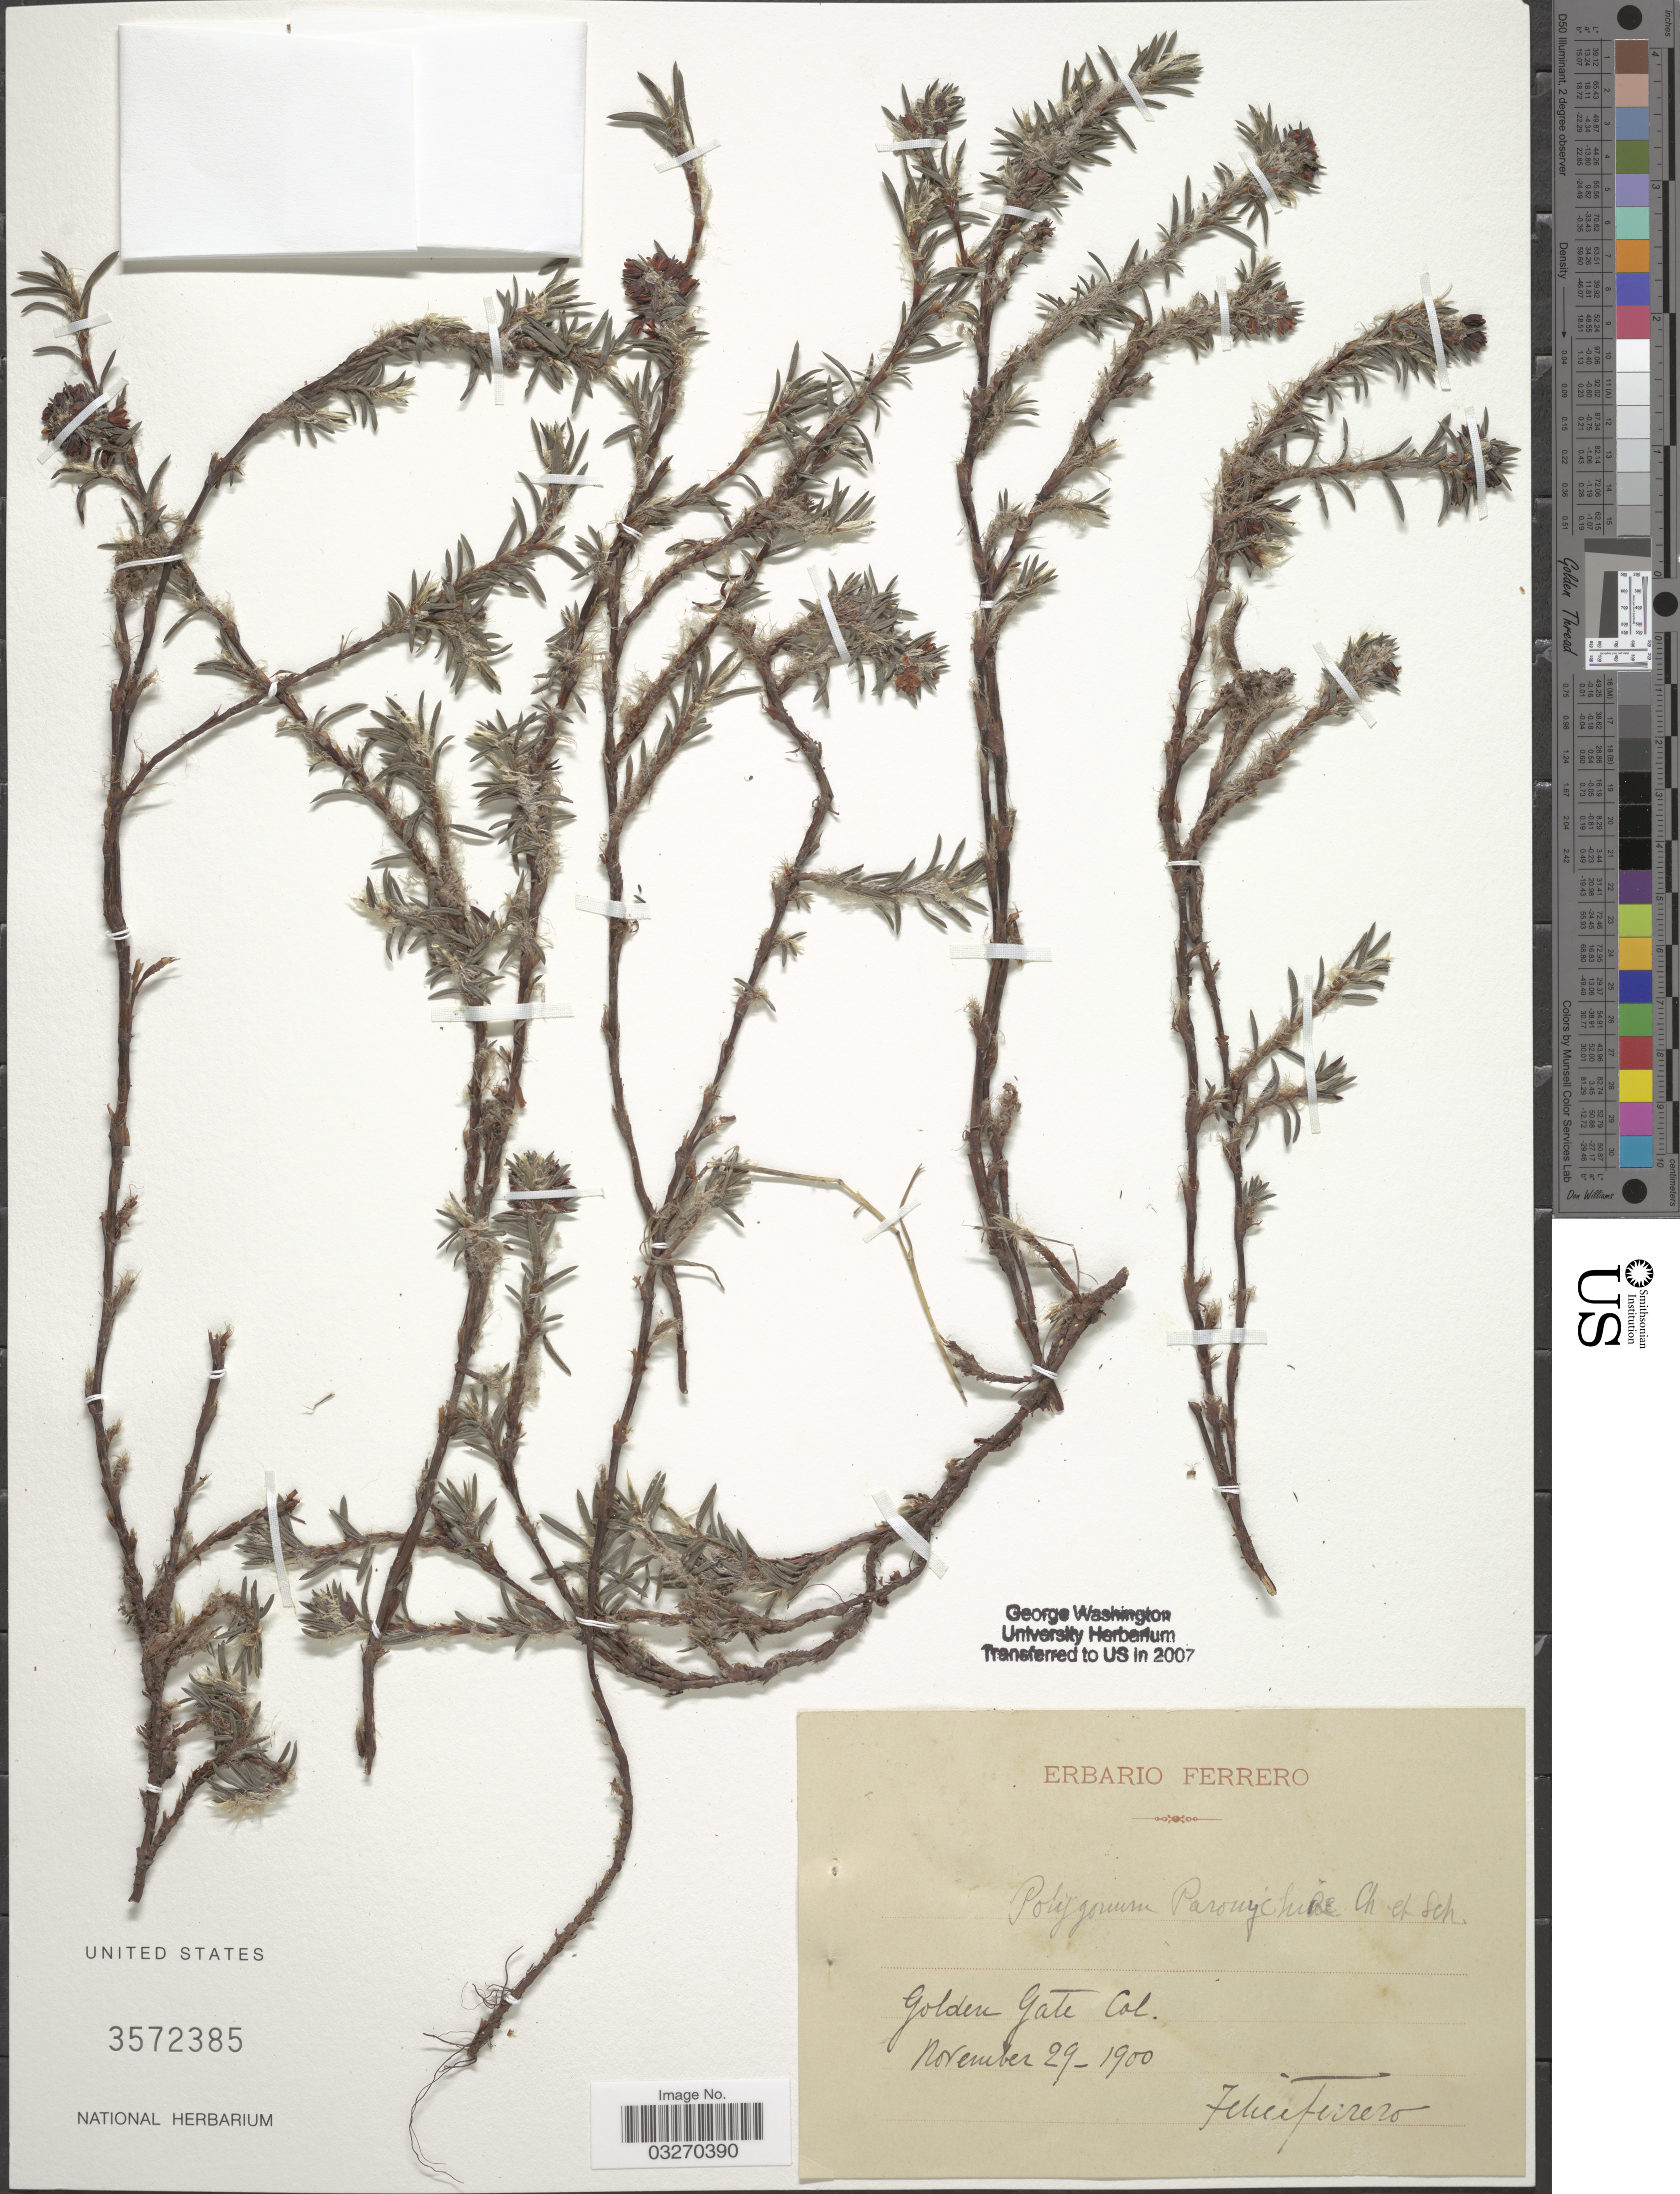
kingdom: Plantae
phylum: Tracheophyta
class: Magnoliopsida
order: Caryophyllales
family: Polygonaceae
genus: Polygonum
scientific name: Polygonum paronychia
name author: Cham. & Schltdl.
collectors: F. Ferrero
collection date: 1900-11-29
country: United States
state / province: Colorado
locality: Golden Gate.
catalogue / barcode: US 3572385